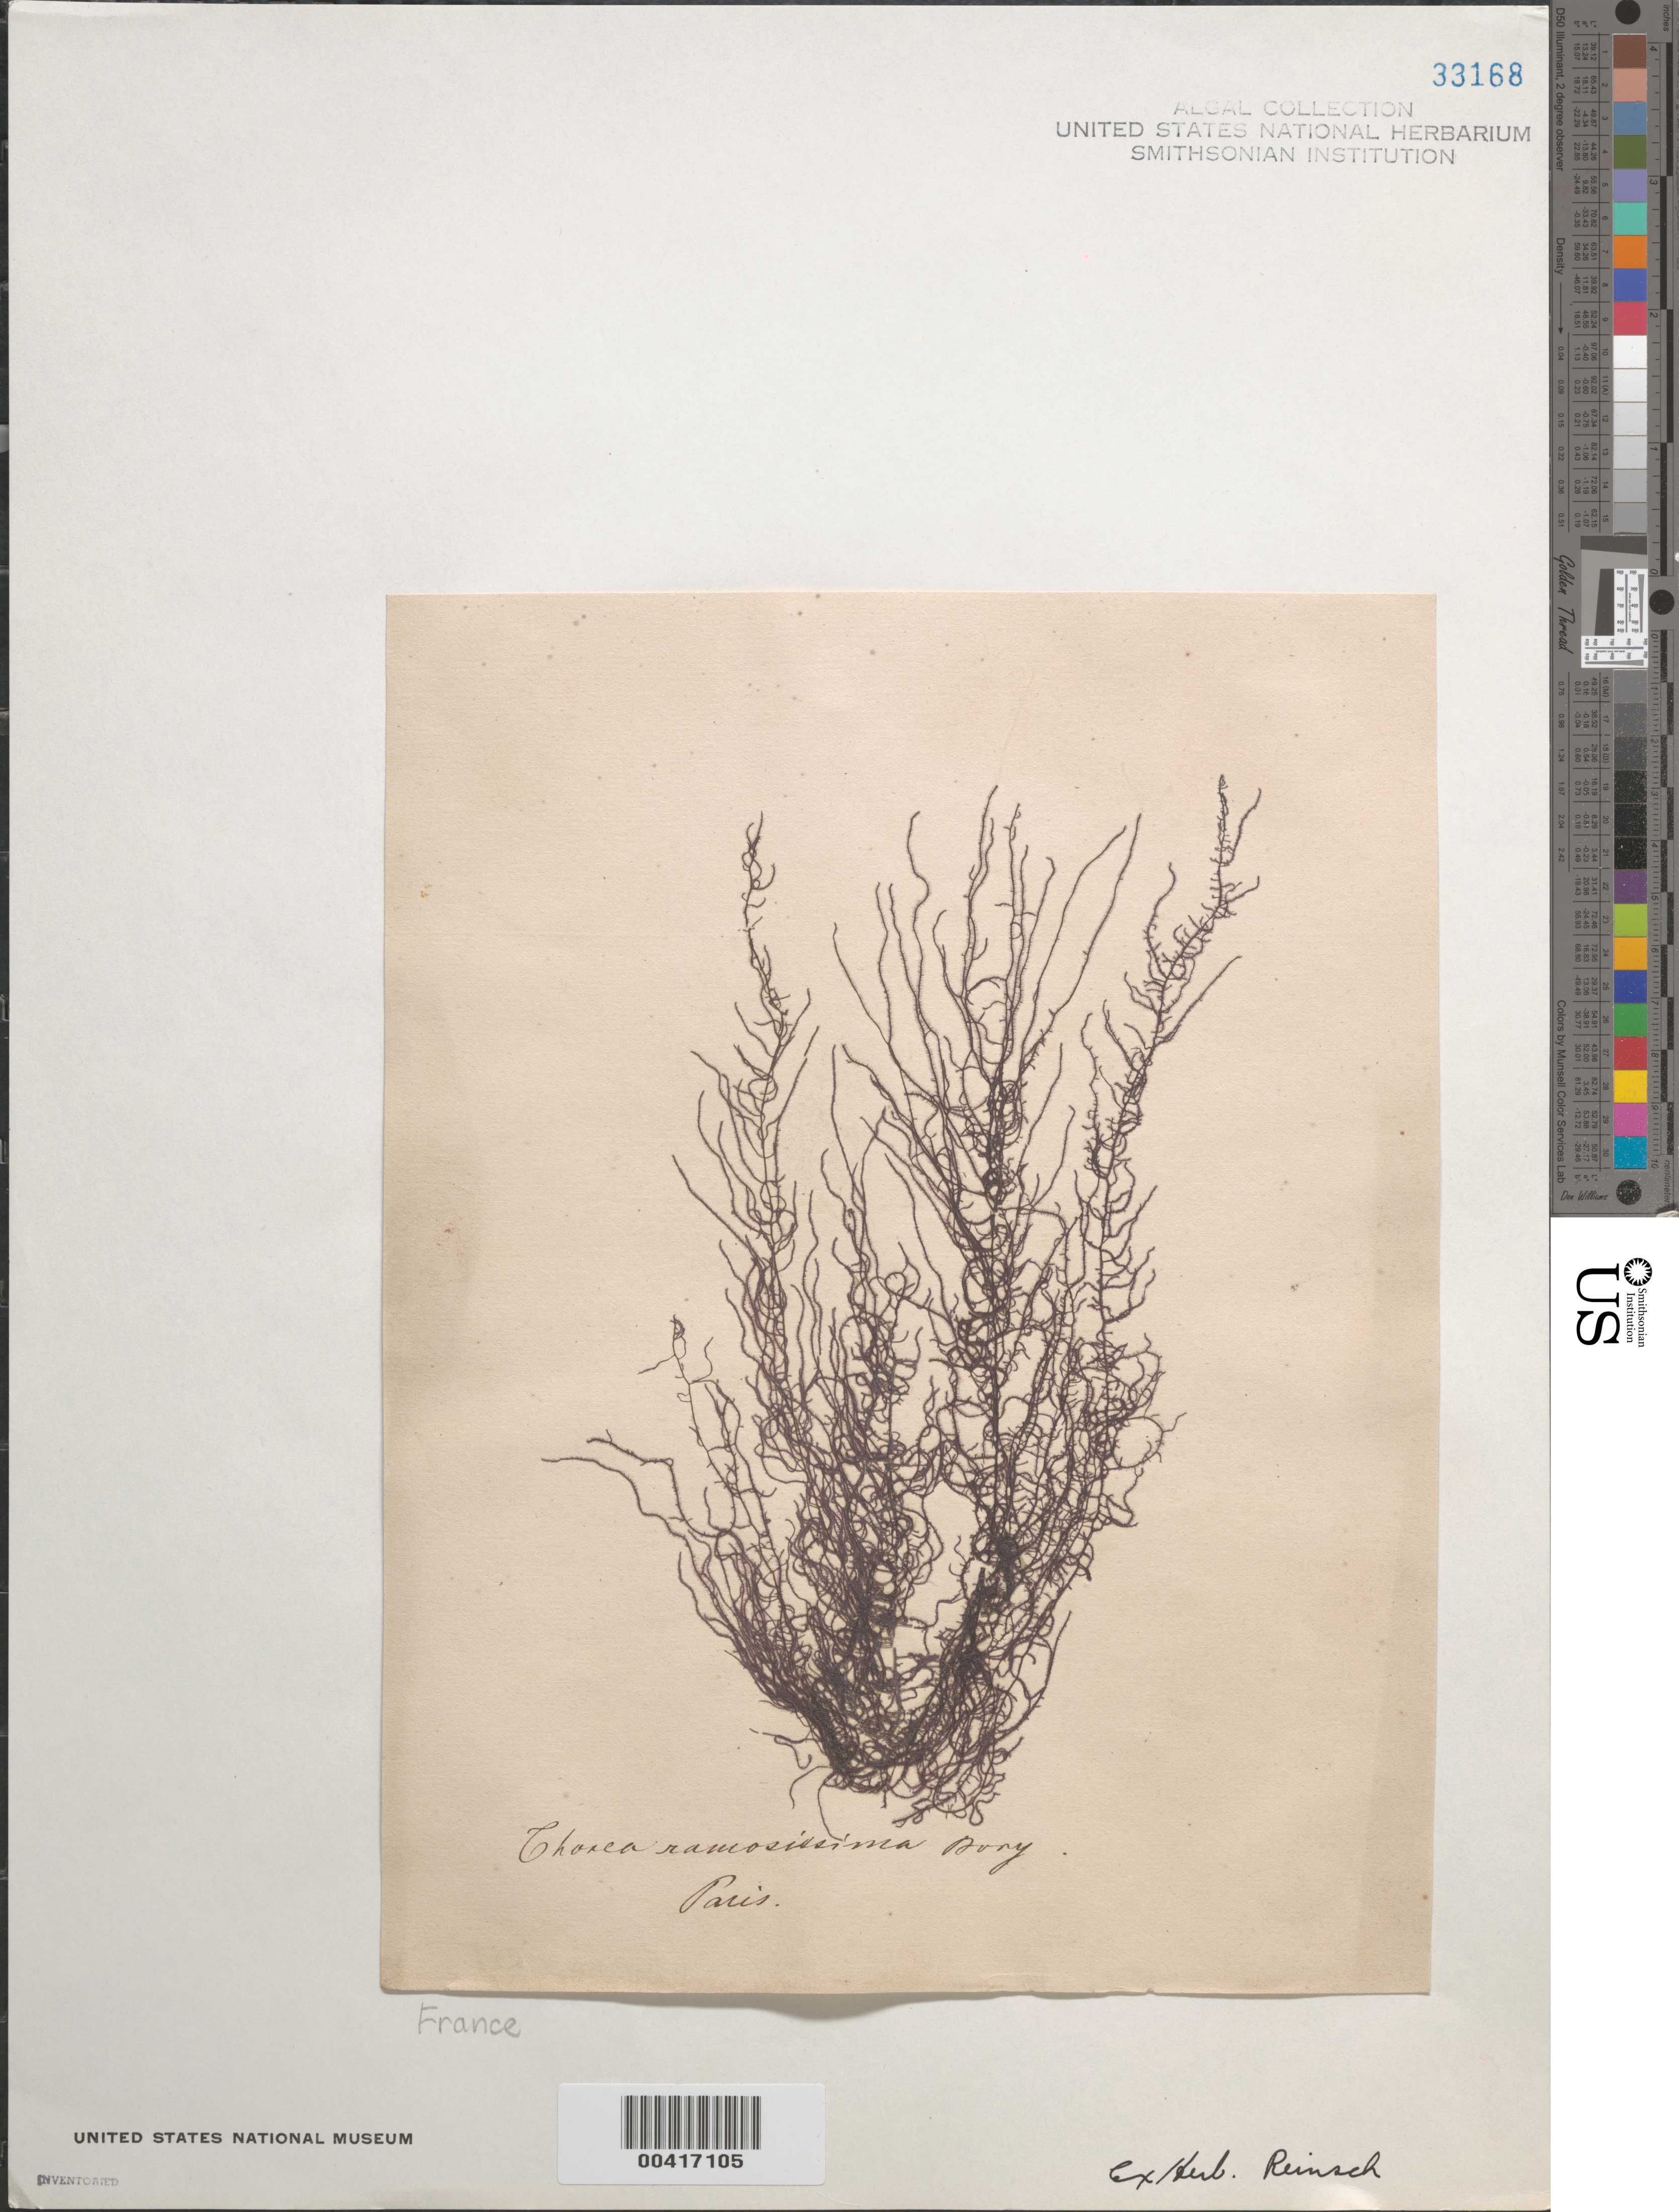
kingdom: Plantae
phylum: Rhodophyta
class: Florideophyceae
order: Thoreales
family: Thoreaceae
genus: Thorea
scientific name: Thorea hispida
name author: (Thore) N.A. Desvaux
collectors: P.F. Reinsch (herbarium)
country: France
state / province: Île-de-France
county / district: Paris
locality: Paris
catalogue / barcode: US 33168